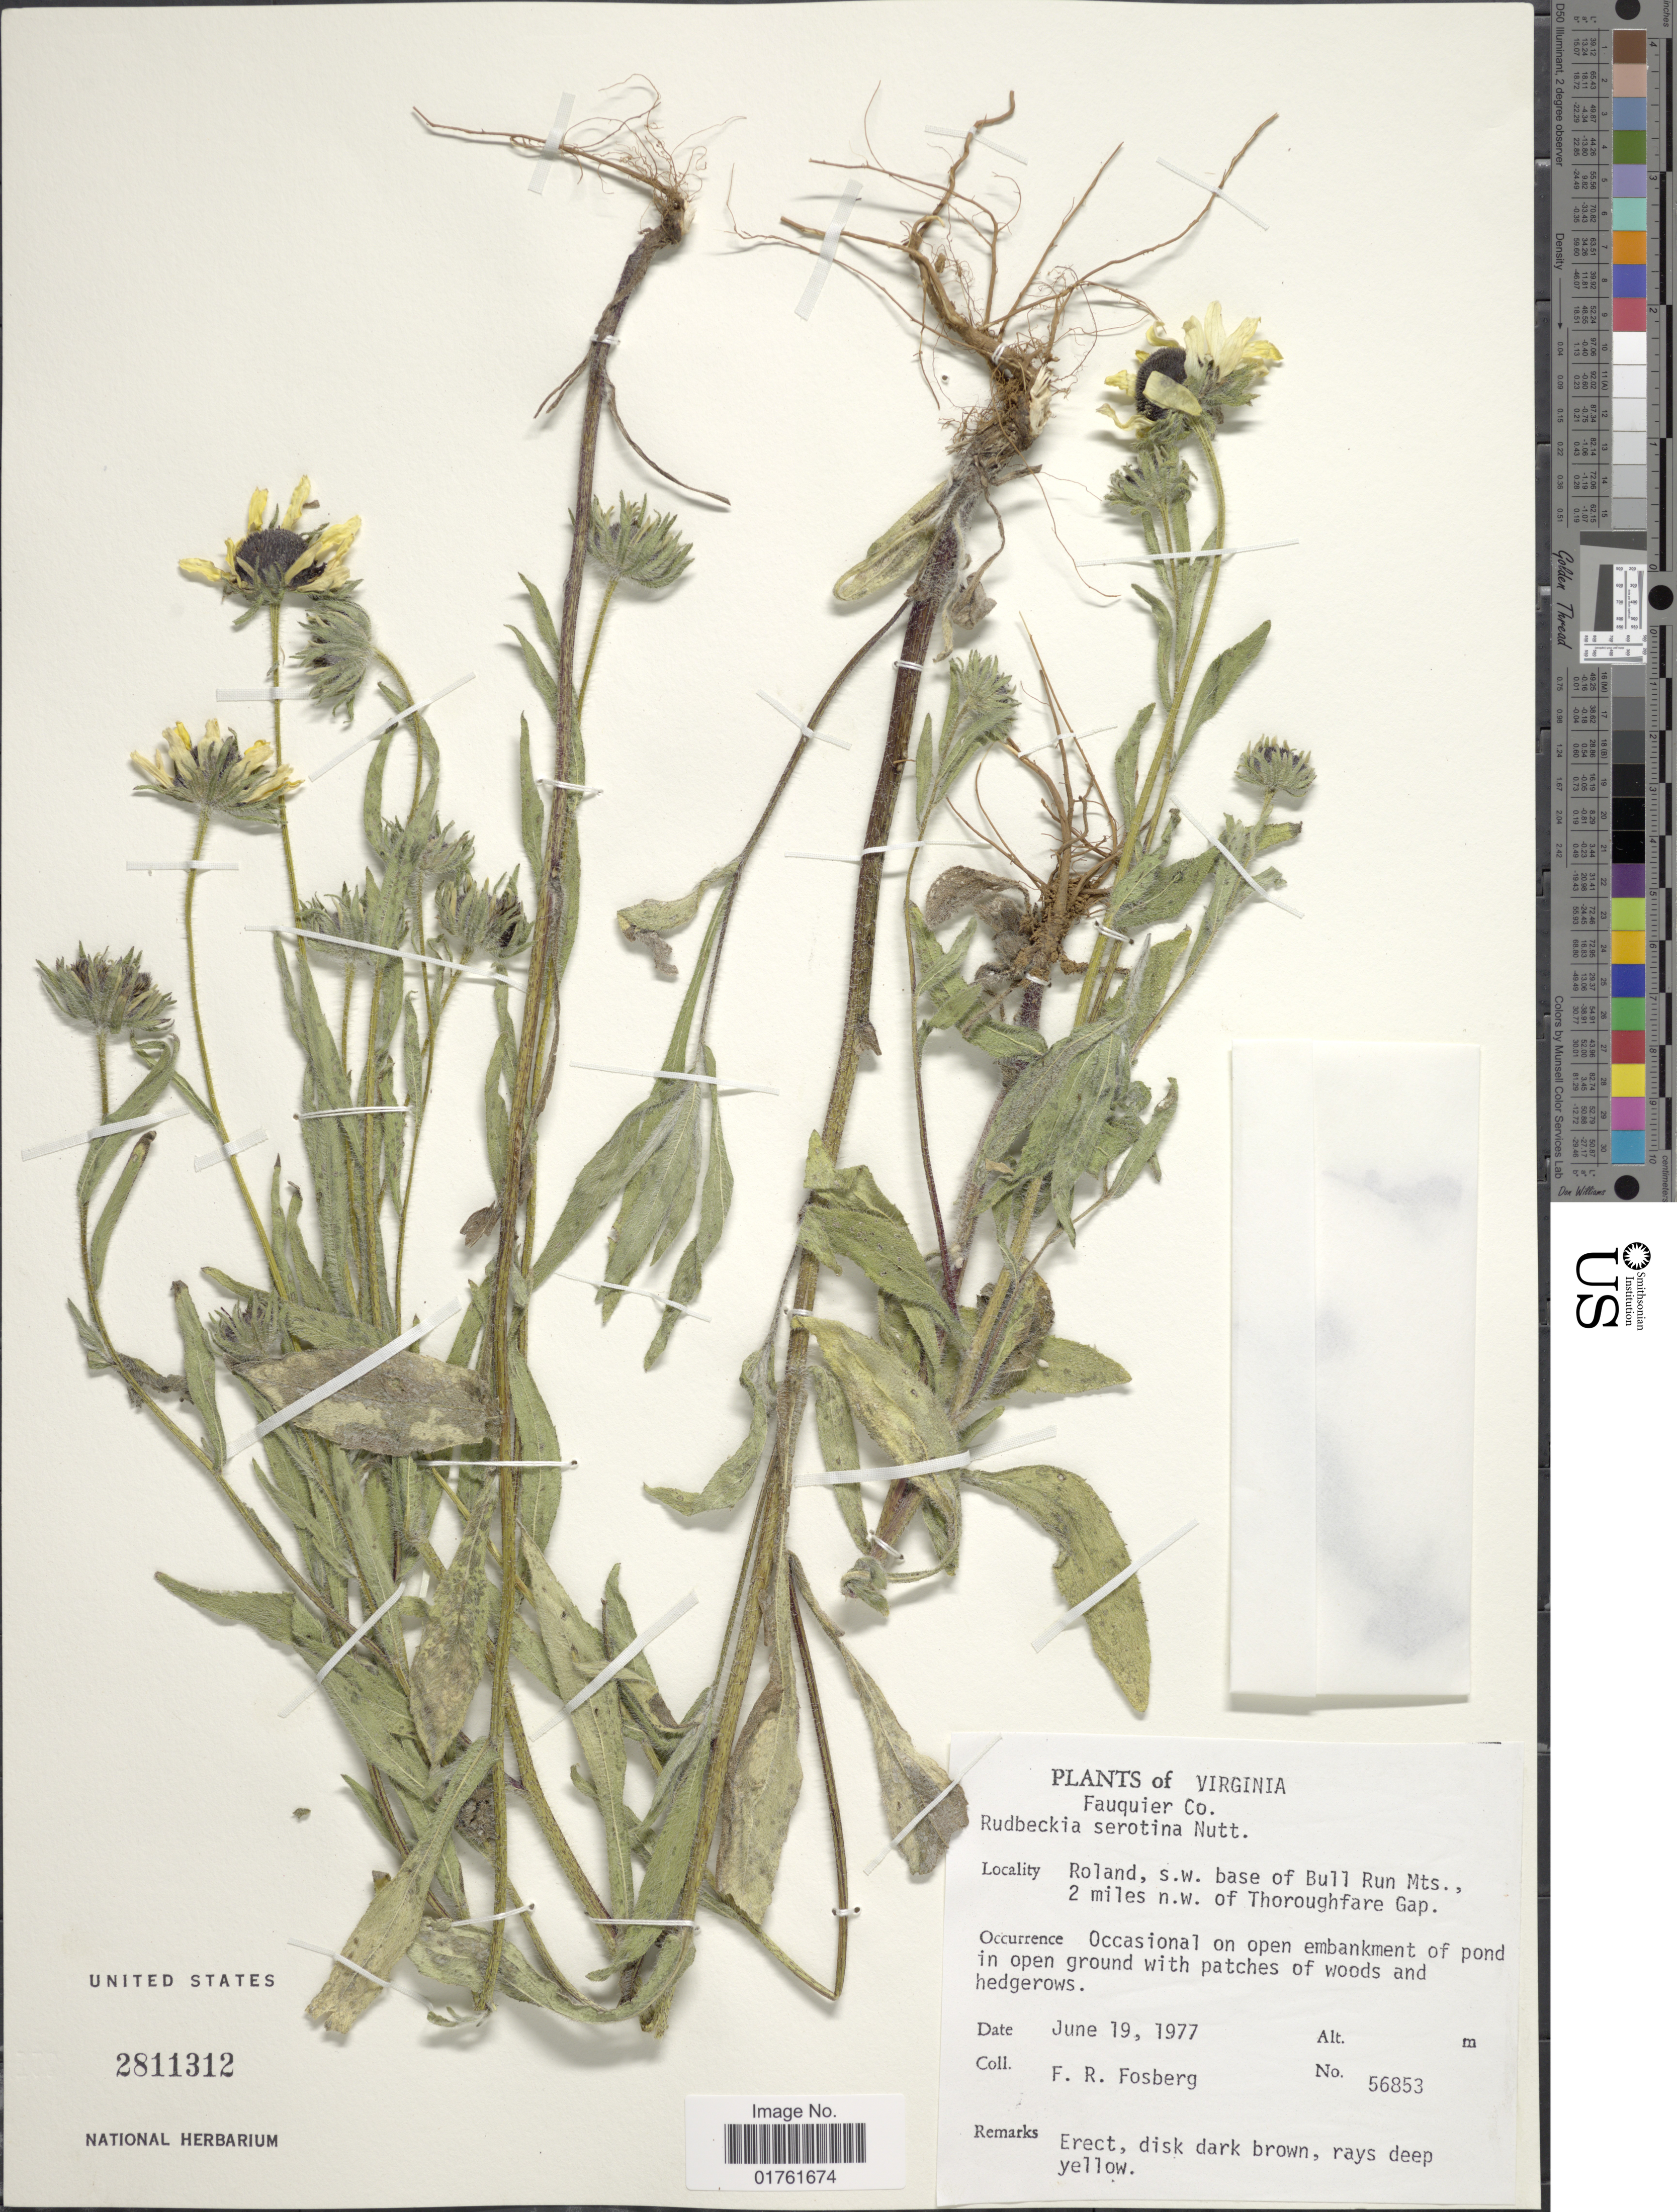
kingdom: Plantae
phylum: Tracheophyta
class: Magnoliopsida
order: Asterales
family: Asteraceae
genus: Rudbeckia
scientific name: Rudbeckia serotina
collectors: F. R. Fosberg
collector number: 56853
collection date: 1977-06-19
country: United States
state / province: Virginia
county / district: Fauquier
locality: Fauquier Co, Roland , s.w. base of Bull Run Mts., 2 miles n.w. of Thoroughfare Gap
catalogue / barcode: US 2811312